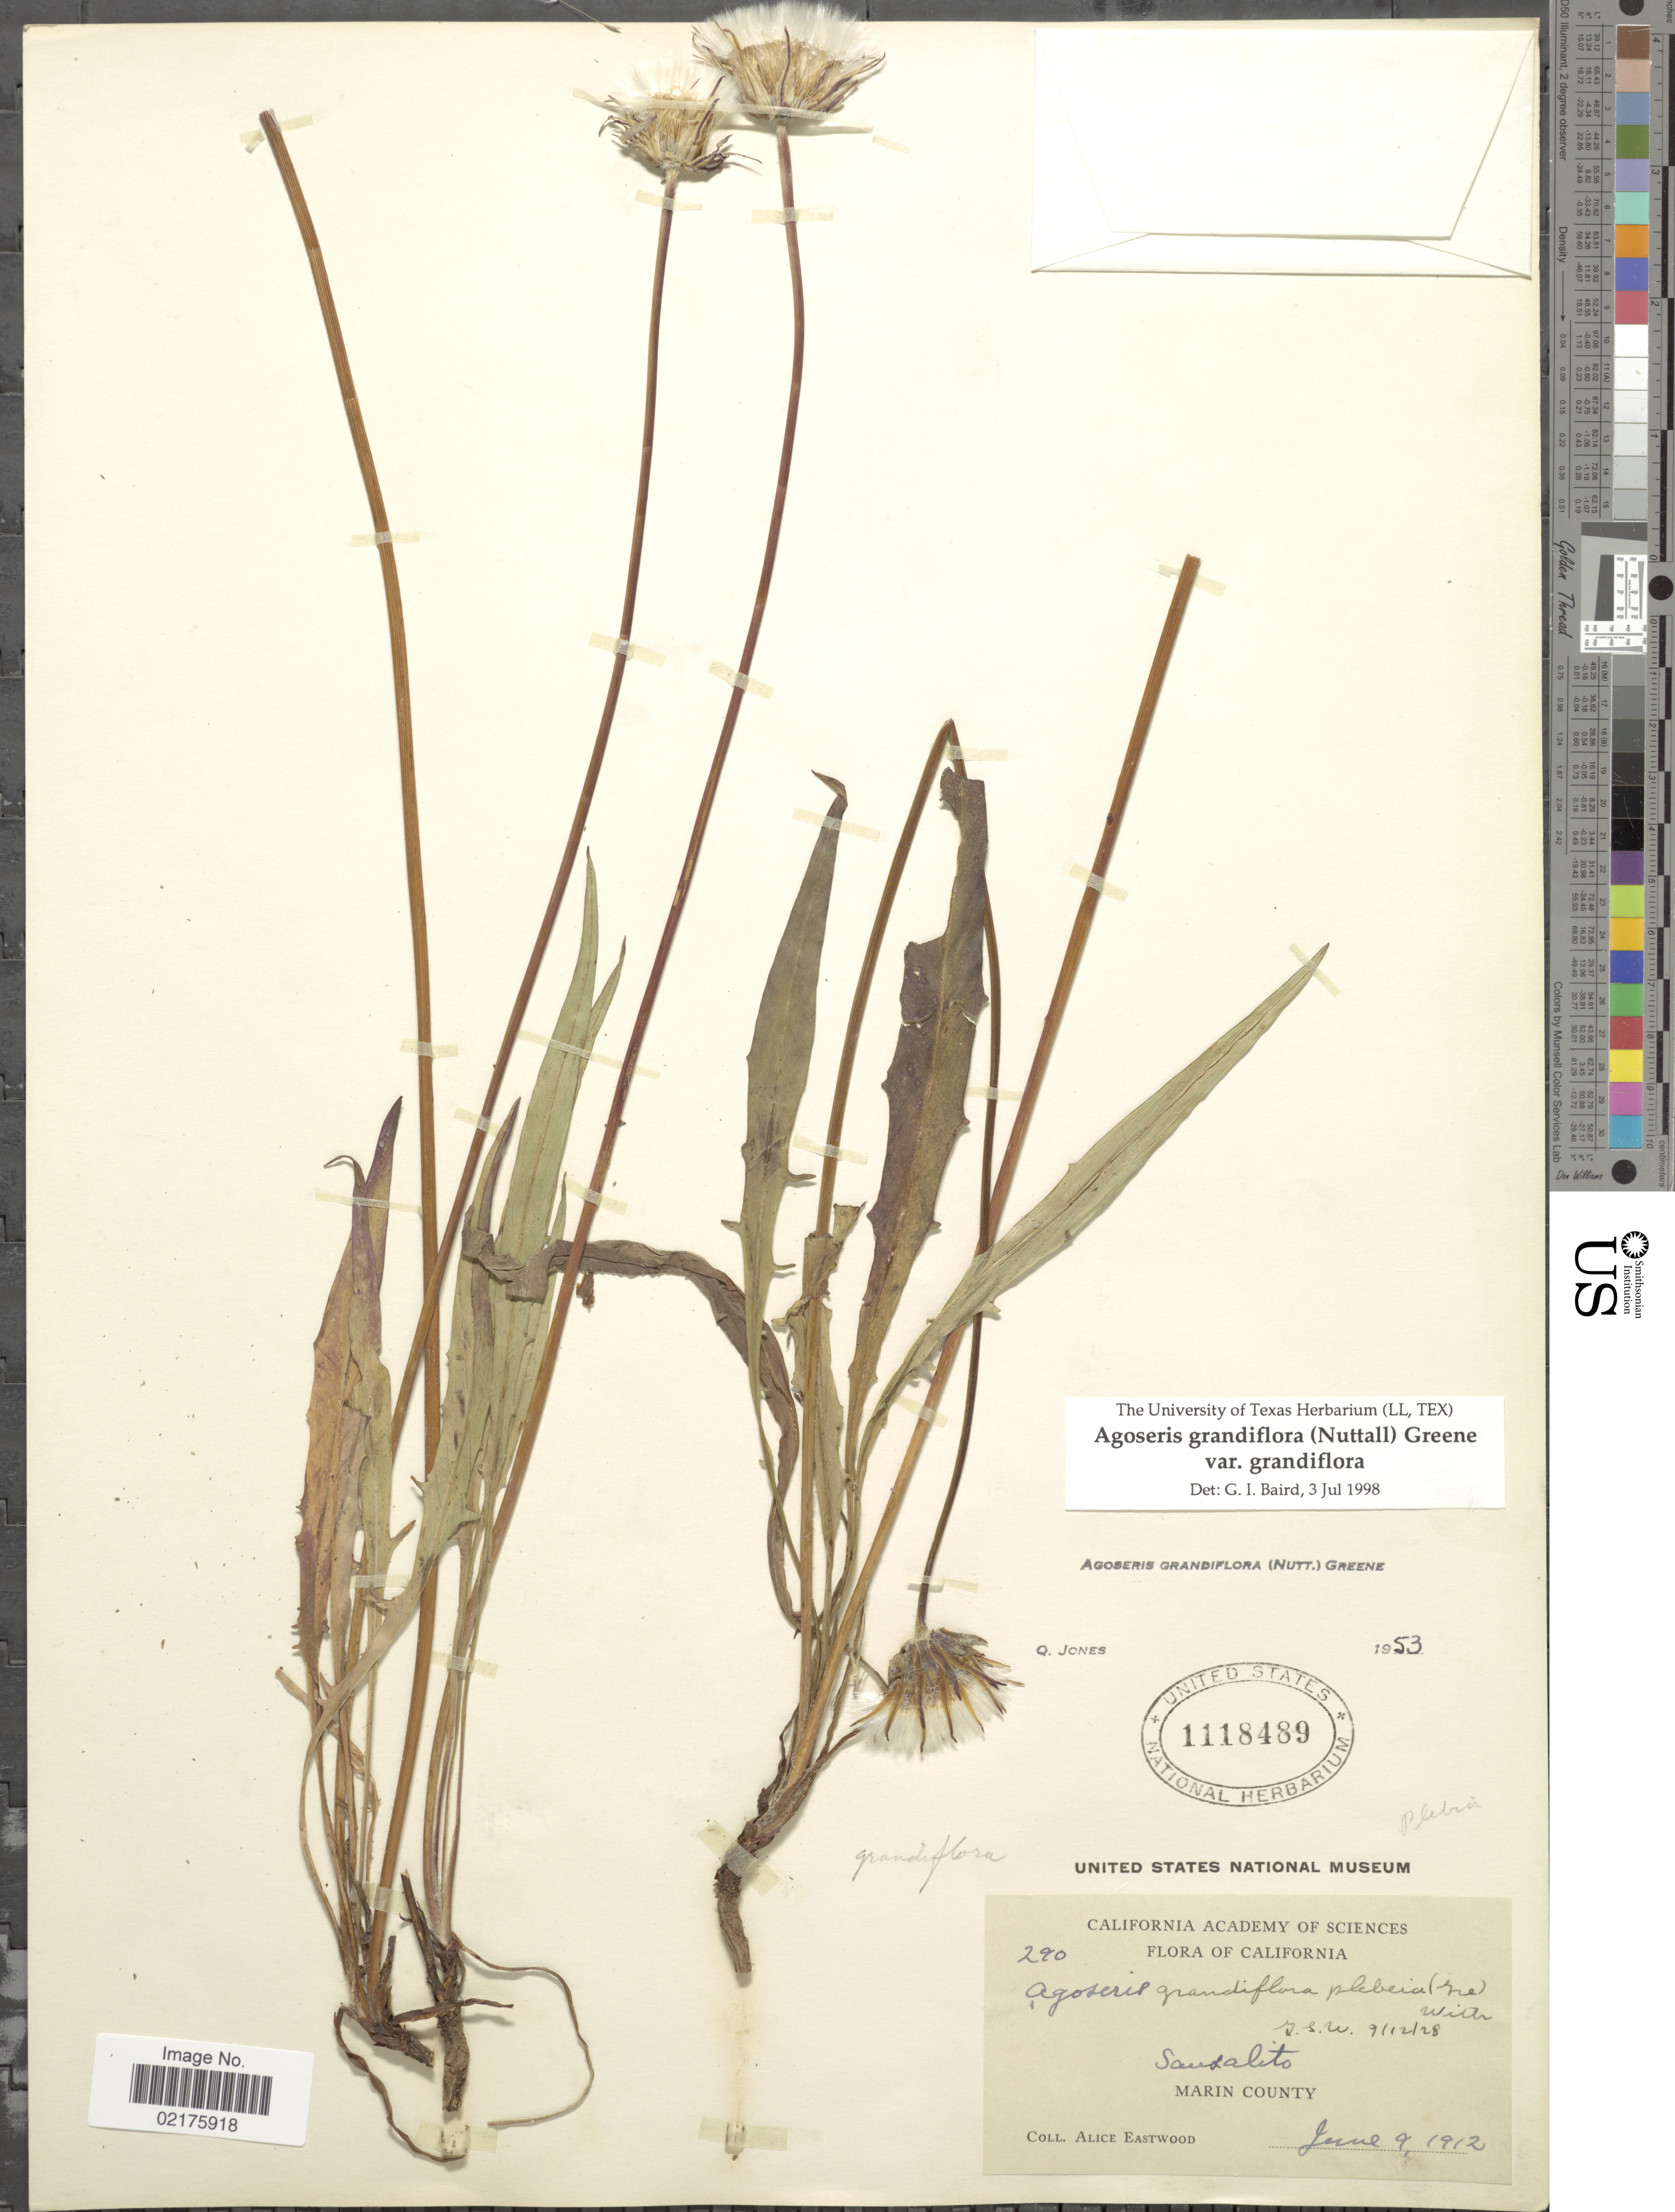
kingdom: Plantae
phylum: Tracheophyta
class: Magnoliopsida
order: Asterales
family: Asteraceae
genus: Agoseris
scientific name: Agoseris grandiflora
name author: (Nutt.) Greene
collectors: A. Eastwood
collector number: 290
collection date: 1912-06-09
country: United States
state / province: California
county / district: Marin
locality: Sausalito, Marin County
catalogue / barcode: US 1118489